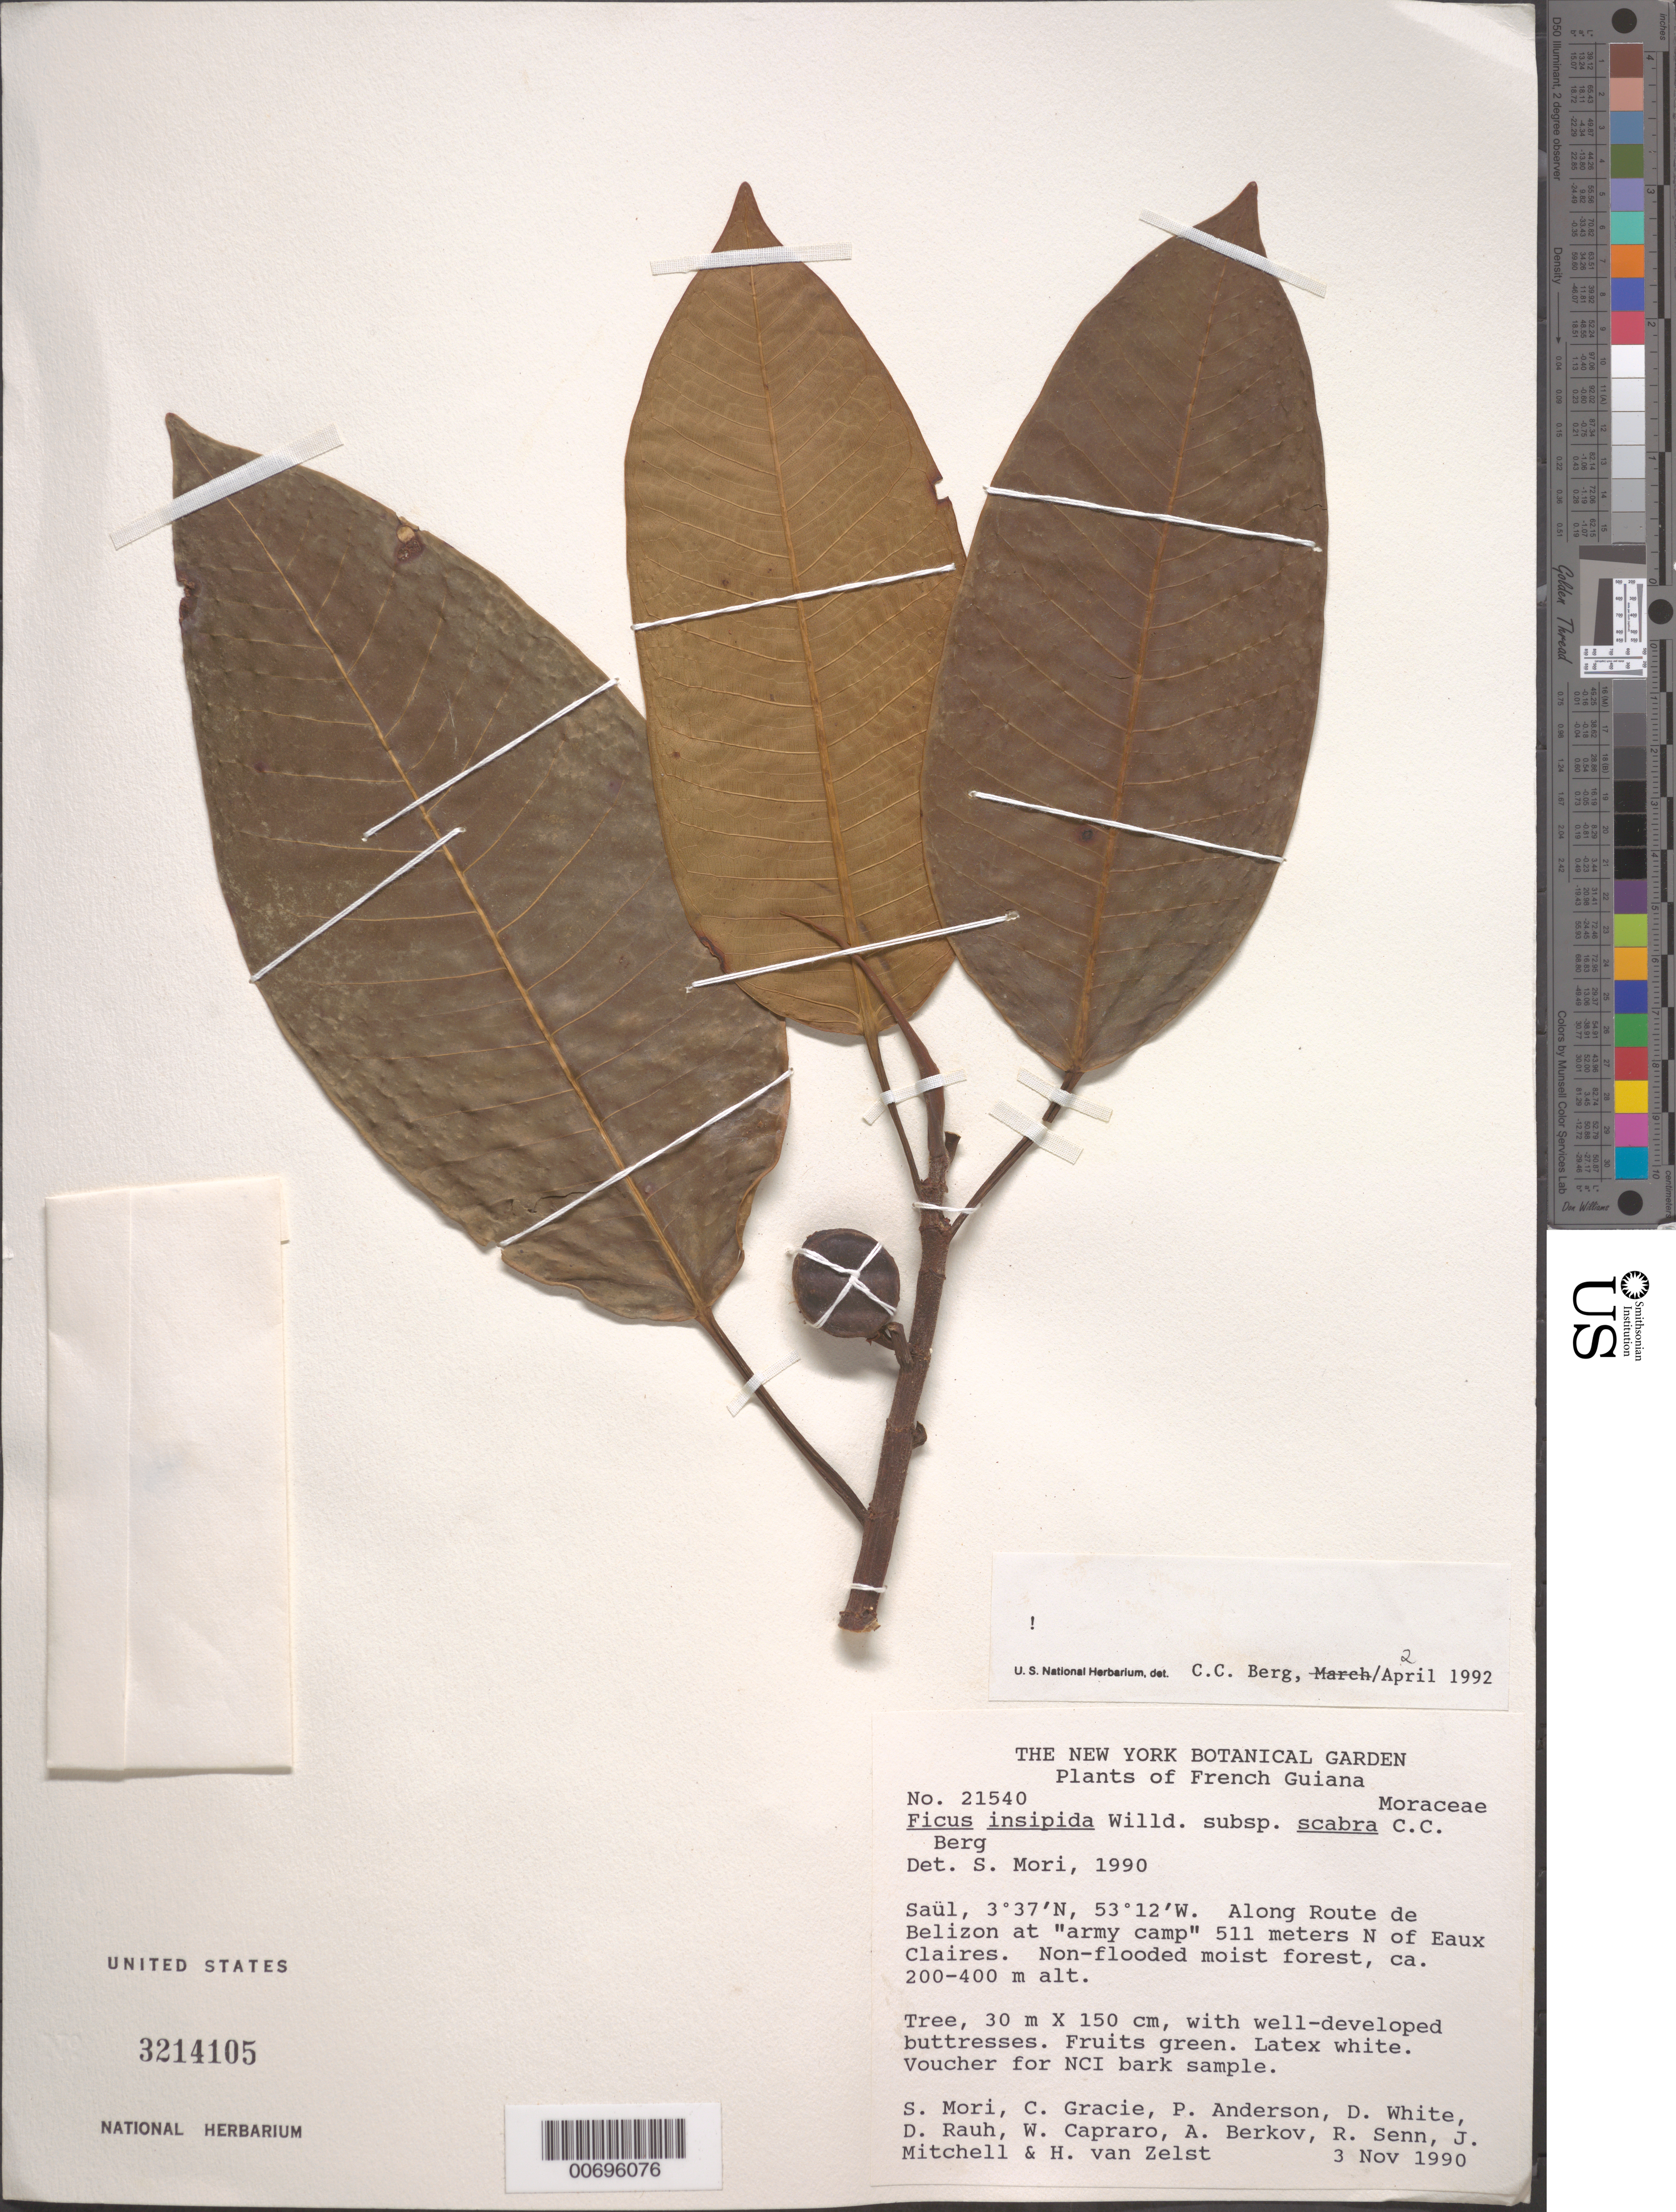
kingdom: Plantae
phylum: Tracheophyta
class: Magnoliopsida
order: Rosales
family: Moraceae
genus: Ficus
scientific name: Ficus insipida subsp. scabra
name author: C.C. Berg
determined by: Mori, Scott A.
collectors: S. Mori et al.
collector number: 21540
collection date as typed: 3-Nov-90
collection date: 1990-11-03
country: French Guiana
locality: Saül, Route de Bélizon at "army camp," 511 m N of Eaux Claires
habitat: Non-flooded moist forest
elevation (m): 200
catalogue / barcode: US 3214105